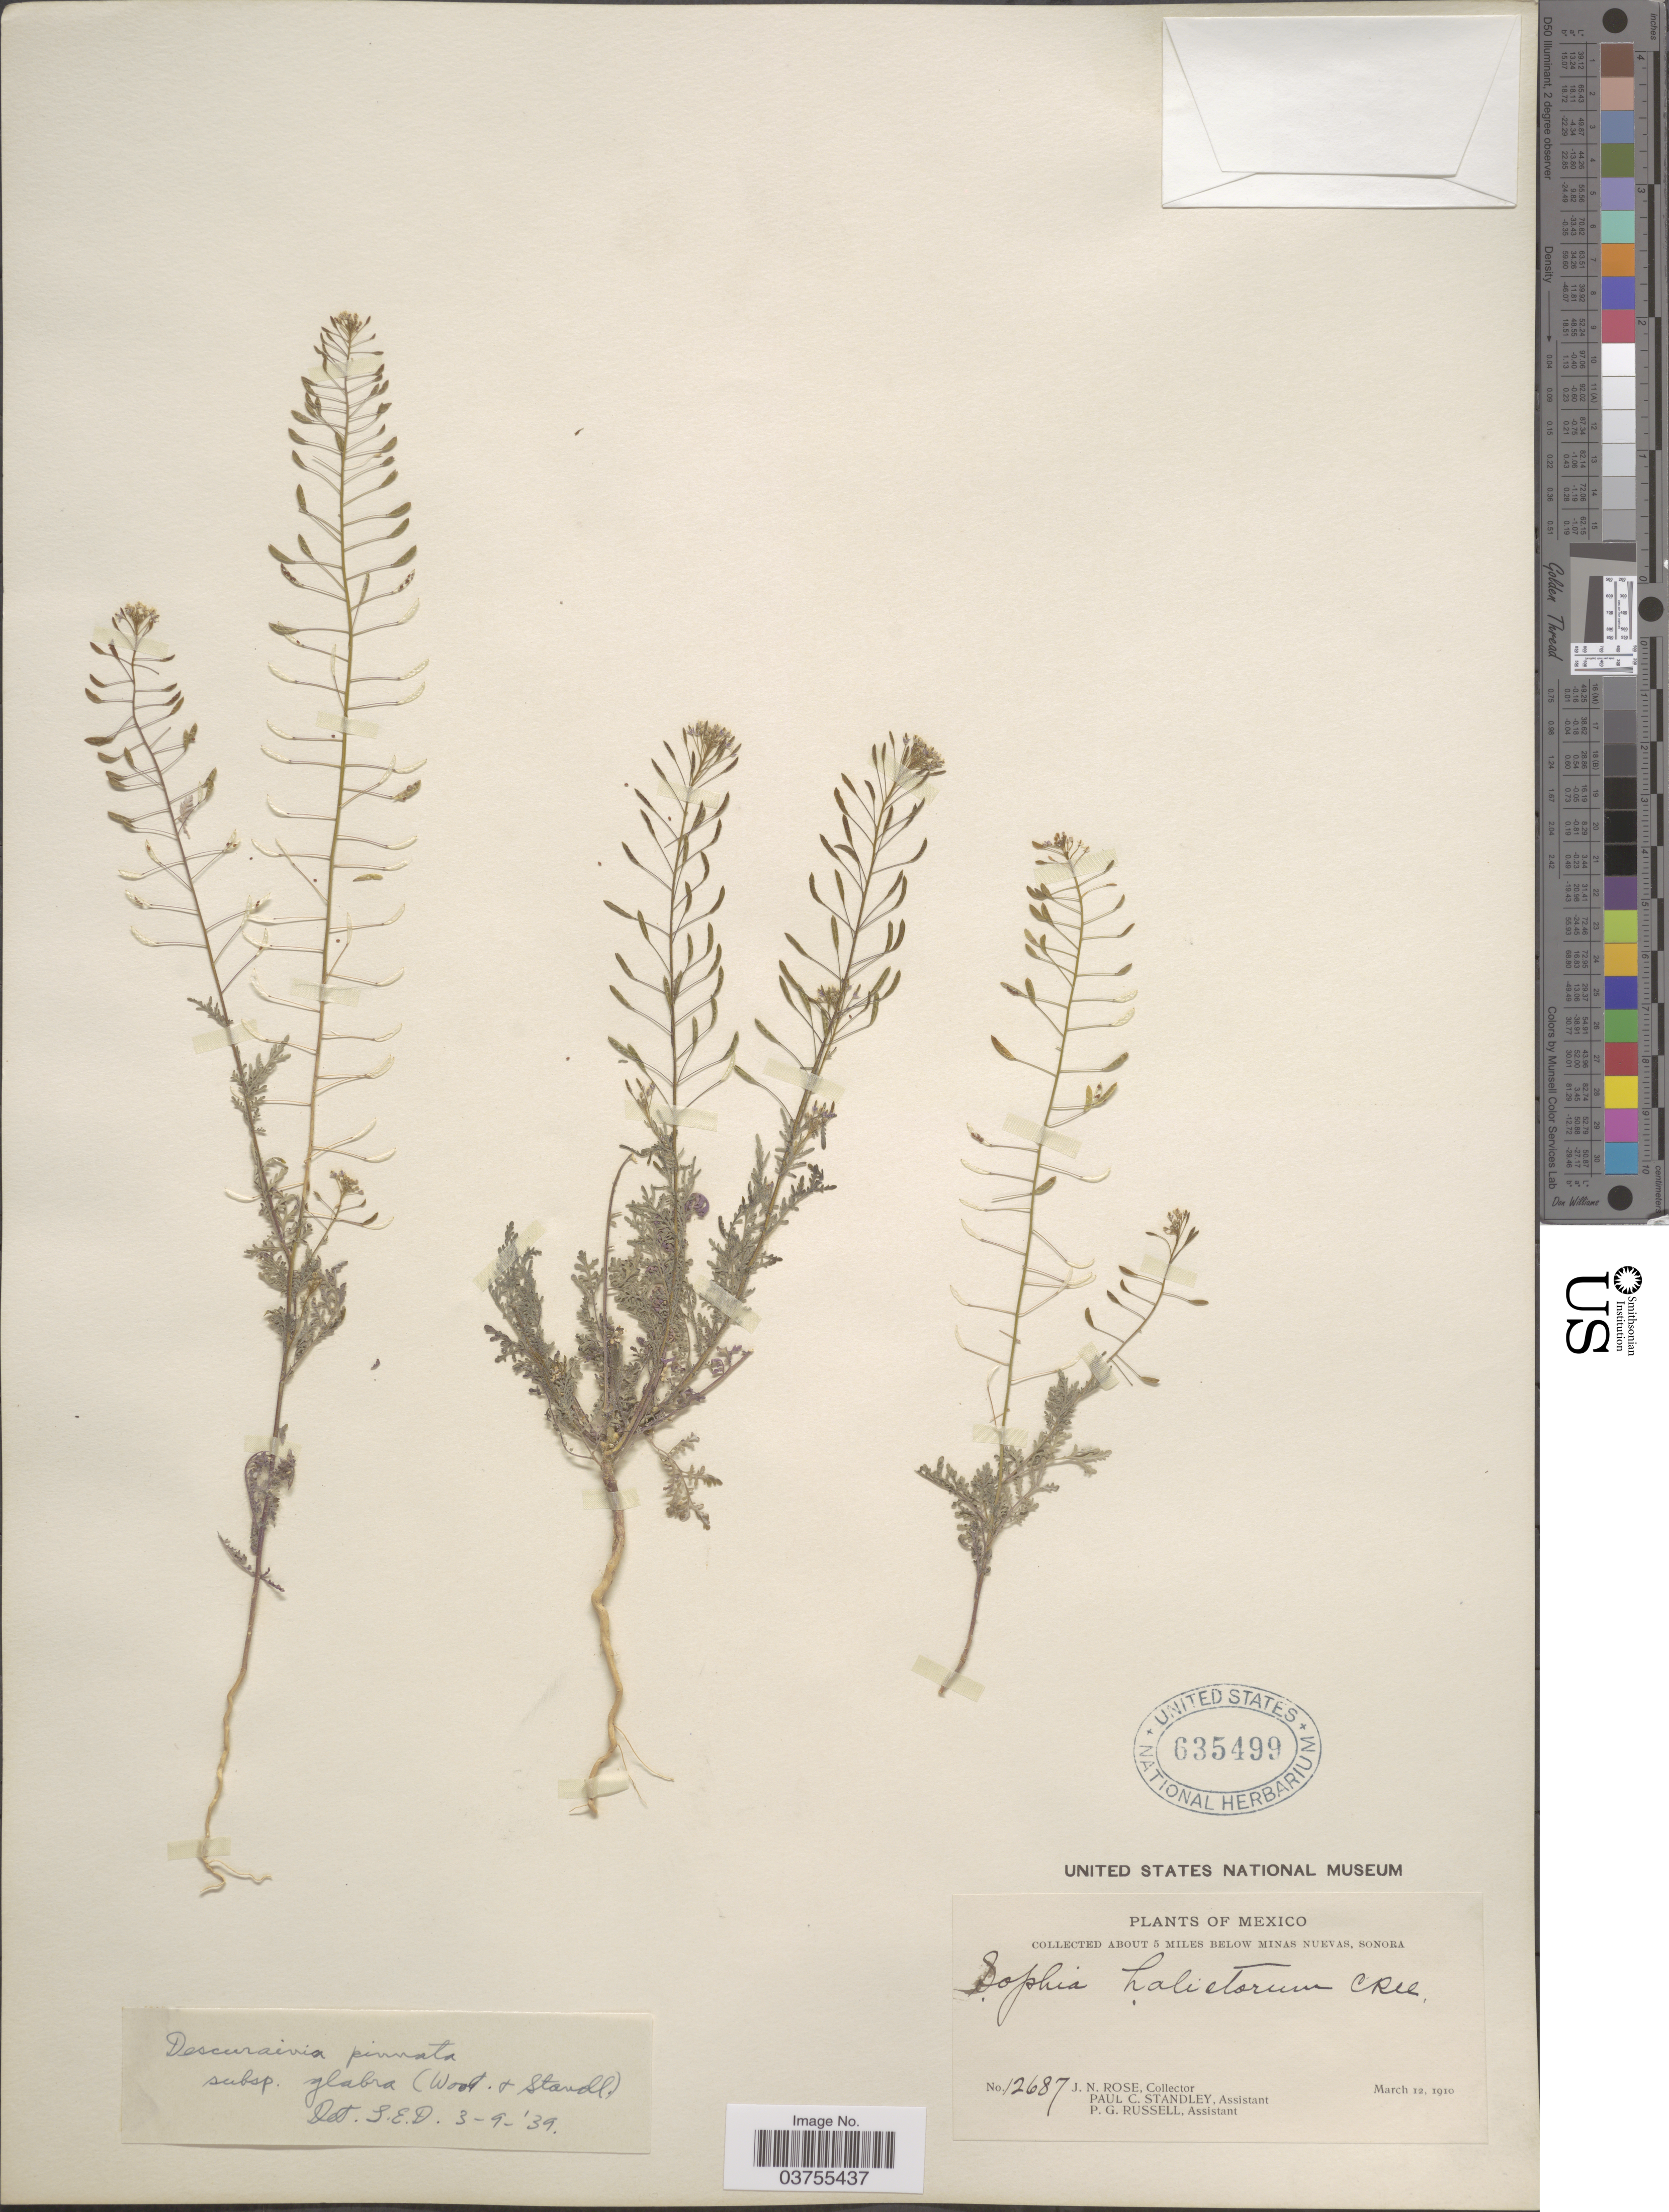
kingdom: Plantae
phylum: Tracheophyta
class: Magnoliopsida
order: Brassicales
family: Brassicaceae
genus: Descurainia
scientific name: Descurainia pinnata subsp. glabra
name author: (Wooton & Standl.) Detling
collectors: J. N. Rose, P. C. Standley & P. G. Russell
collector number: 12687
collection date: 1910-03-12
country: Mexico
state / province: Sonora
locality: About 5 miles below Minas Nuevas.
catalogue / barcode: US 635499